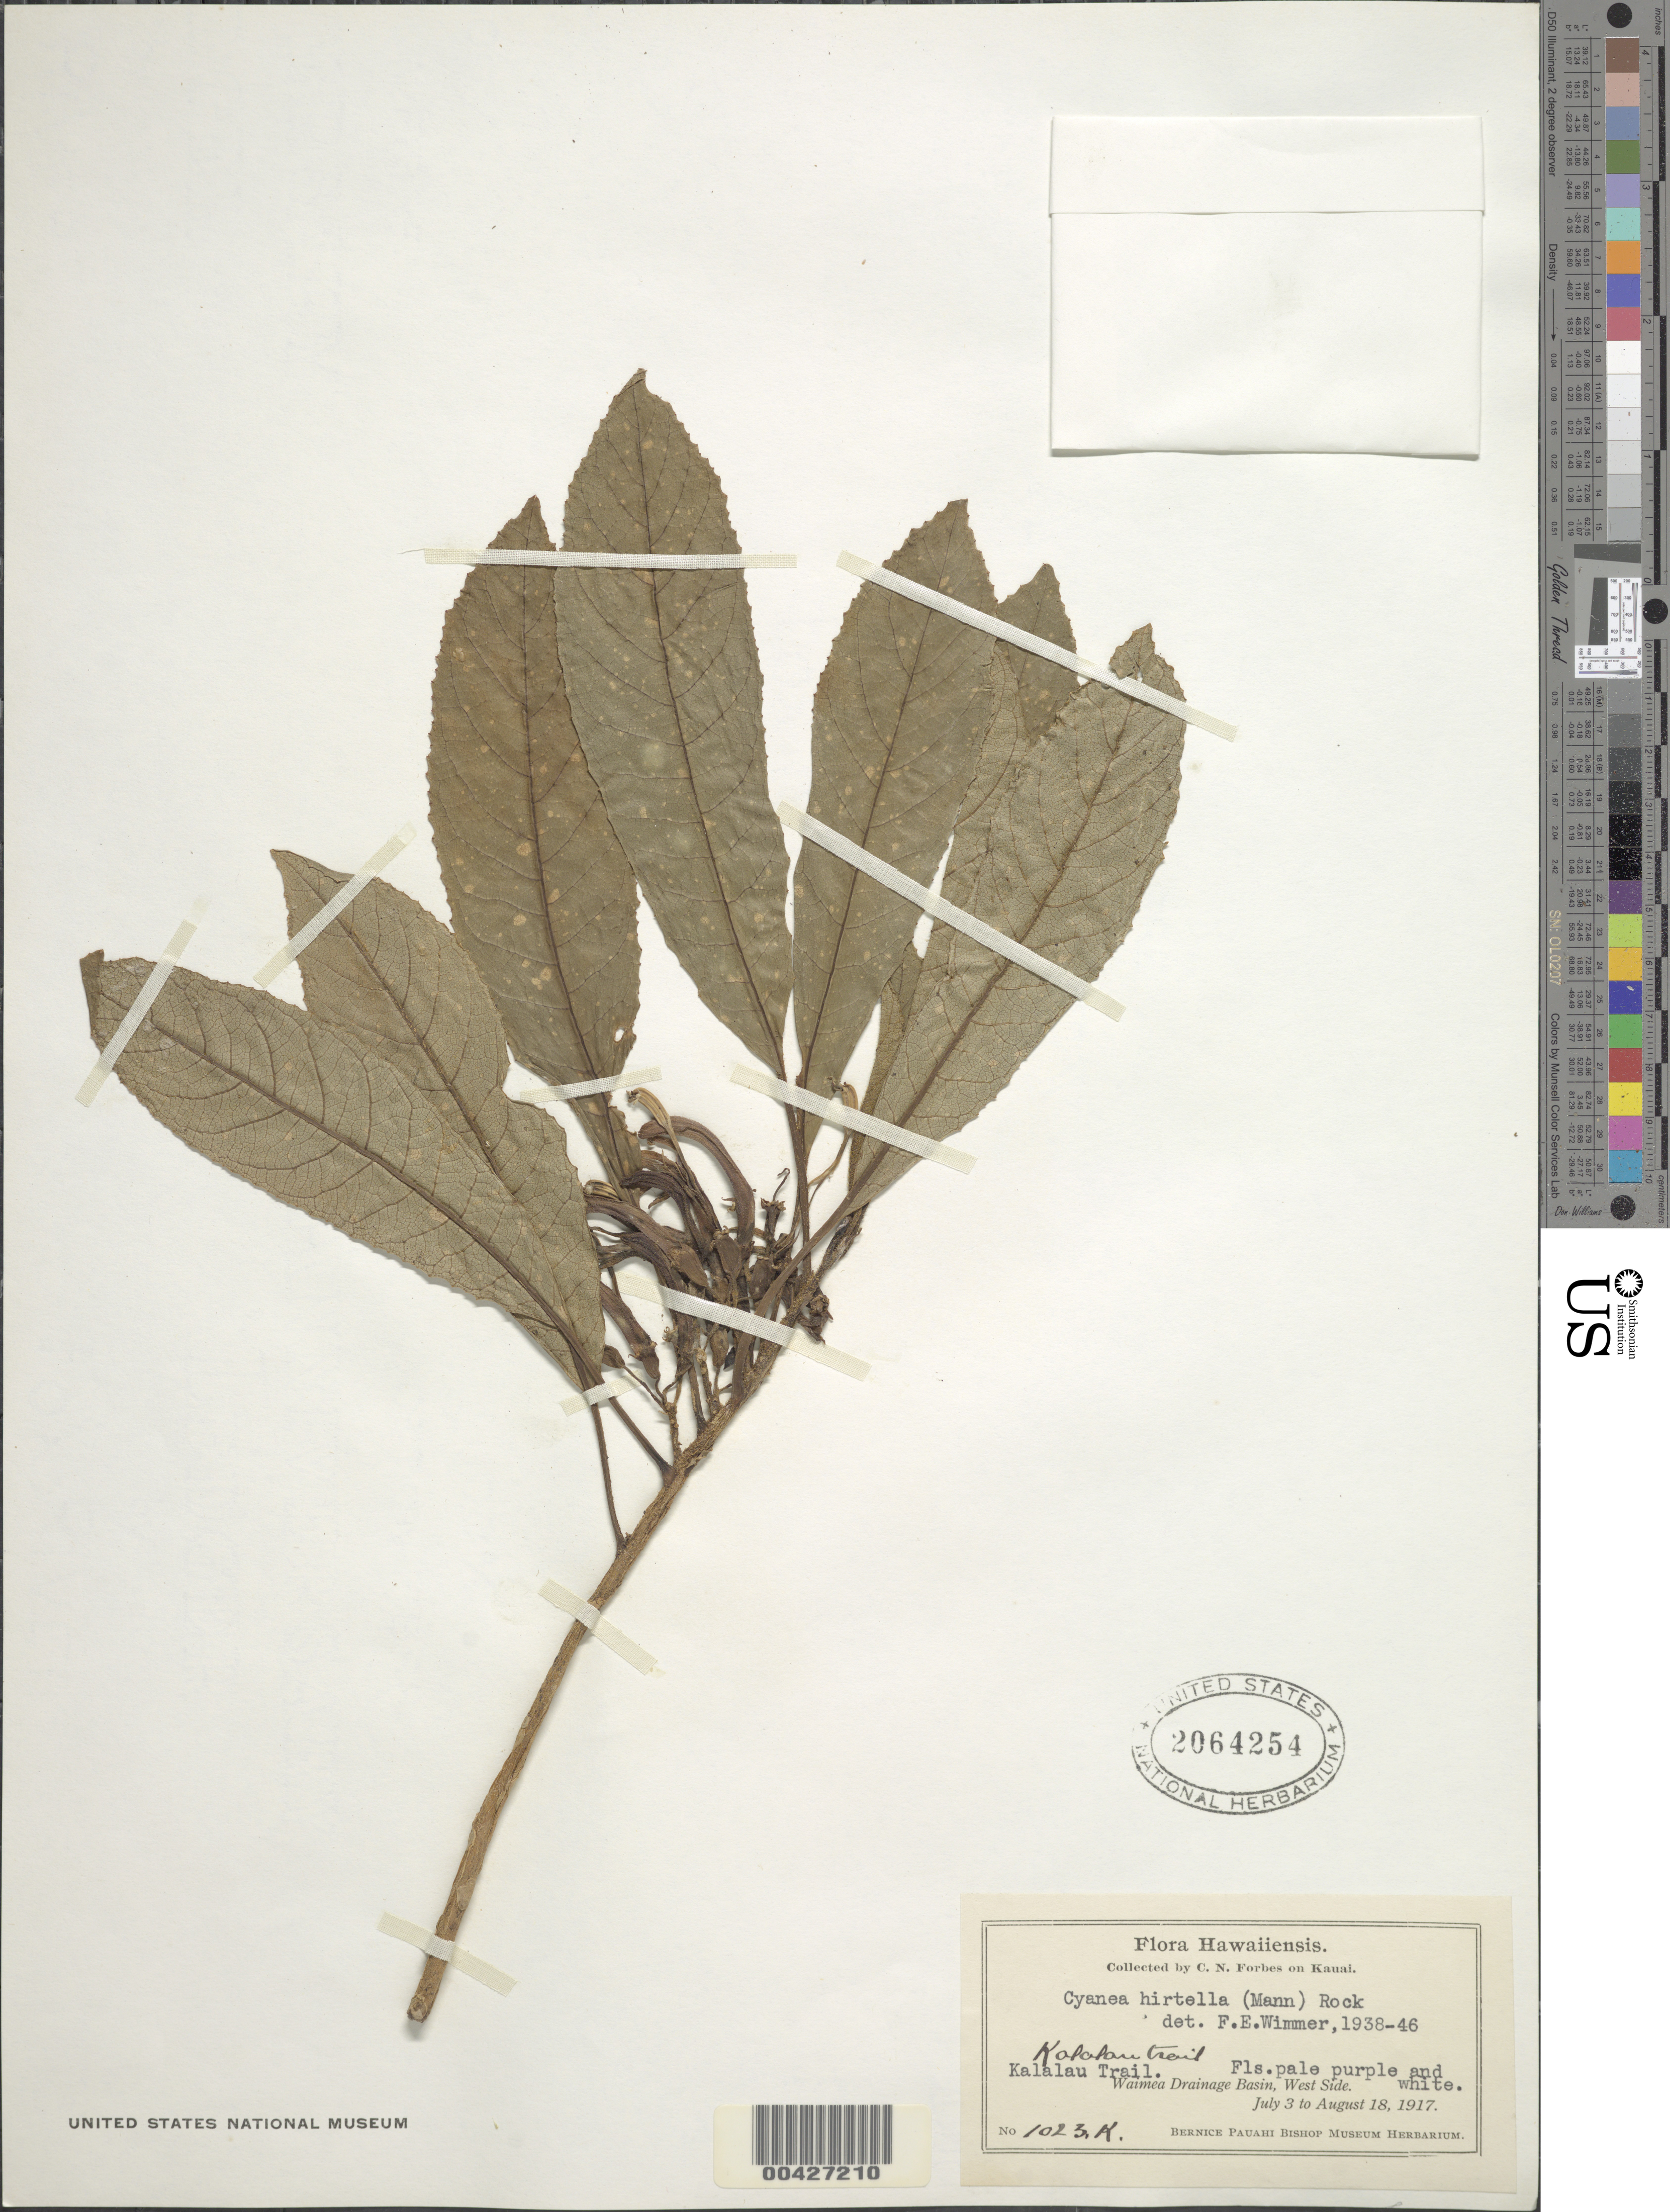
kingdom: Plantae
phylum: Tracheophyta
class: Magnoliopsida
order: Asterales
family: Campanulaceae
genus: Cyanea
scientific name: Cyanea hirtella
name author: (H. Mann) Hillebr.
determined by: Wimmer, F. E.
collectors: C. N. Forbes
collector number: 1023.K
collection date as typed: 3 Jul 1917 to 18 Aug 1917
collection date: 1917-07-03/1917-08-18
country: United States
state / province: Hawaii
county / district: Kauai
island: Kaua'i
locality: Waimea Drainage Basin, West Side, Kalalau Trail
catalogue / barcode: US 2064254